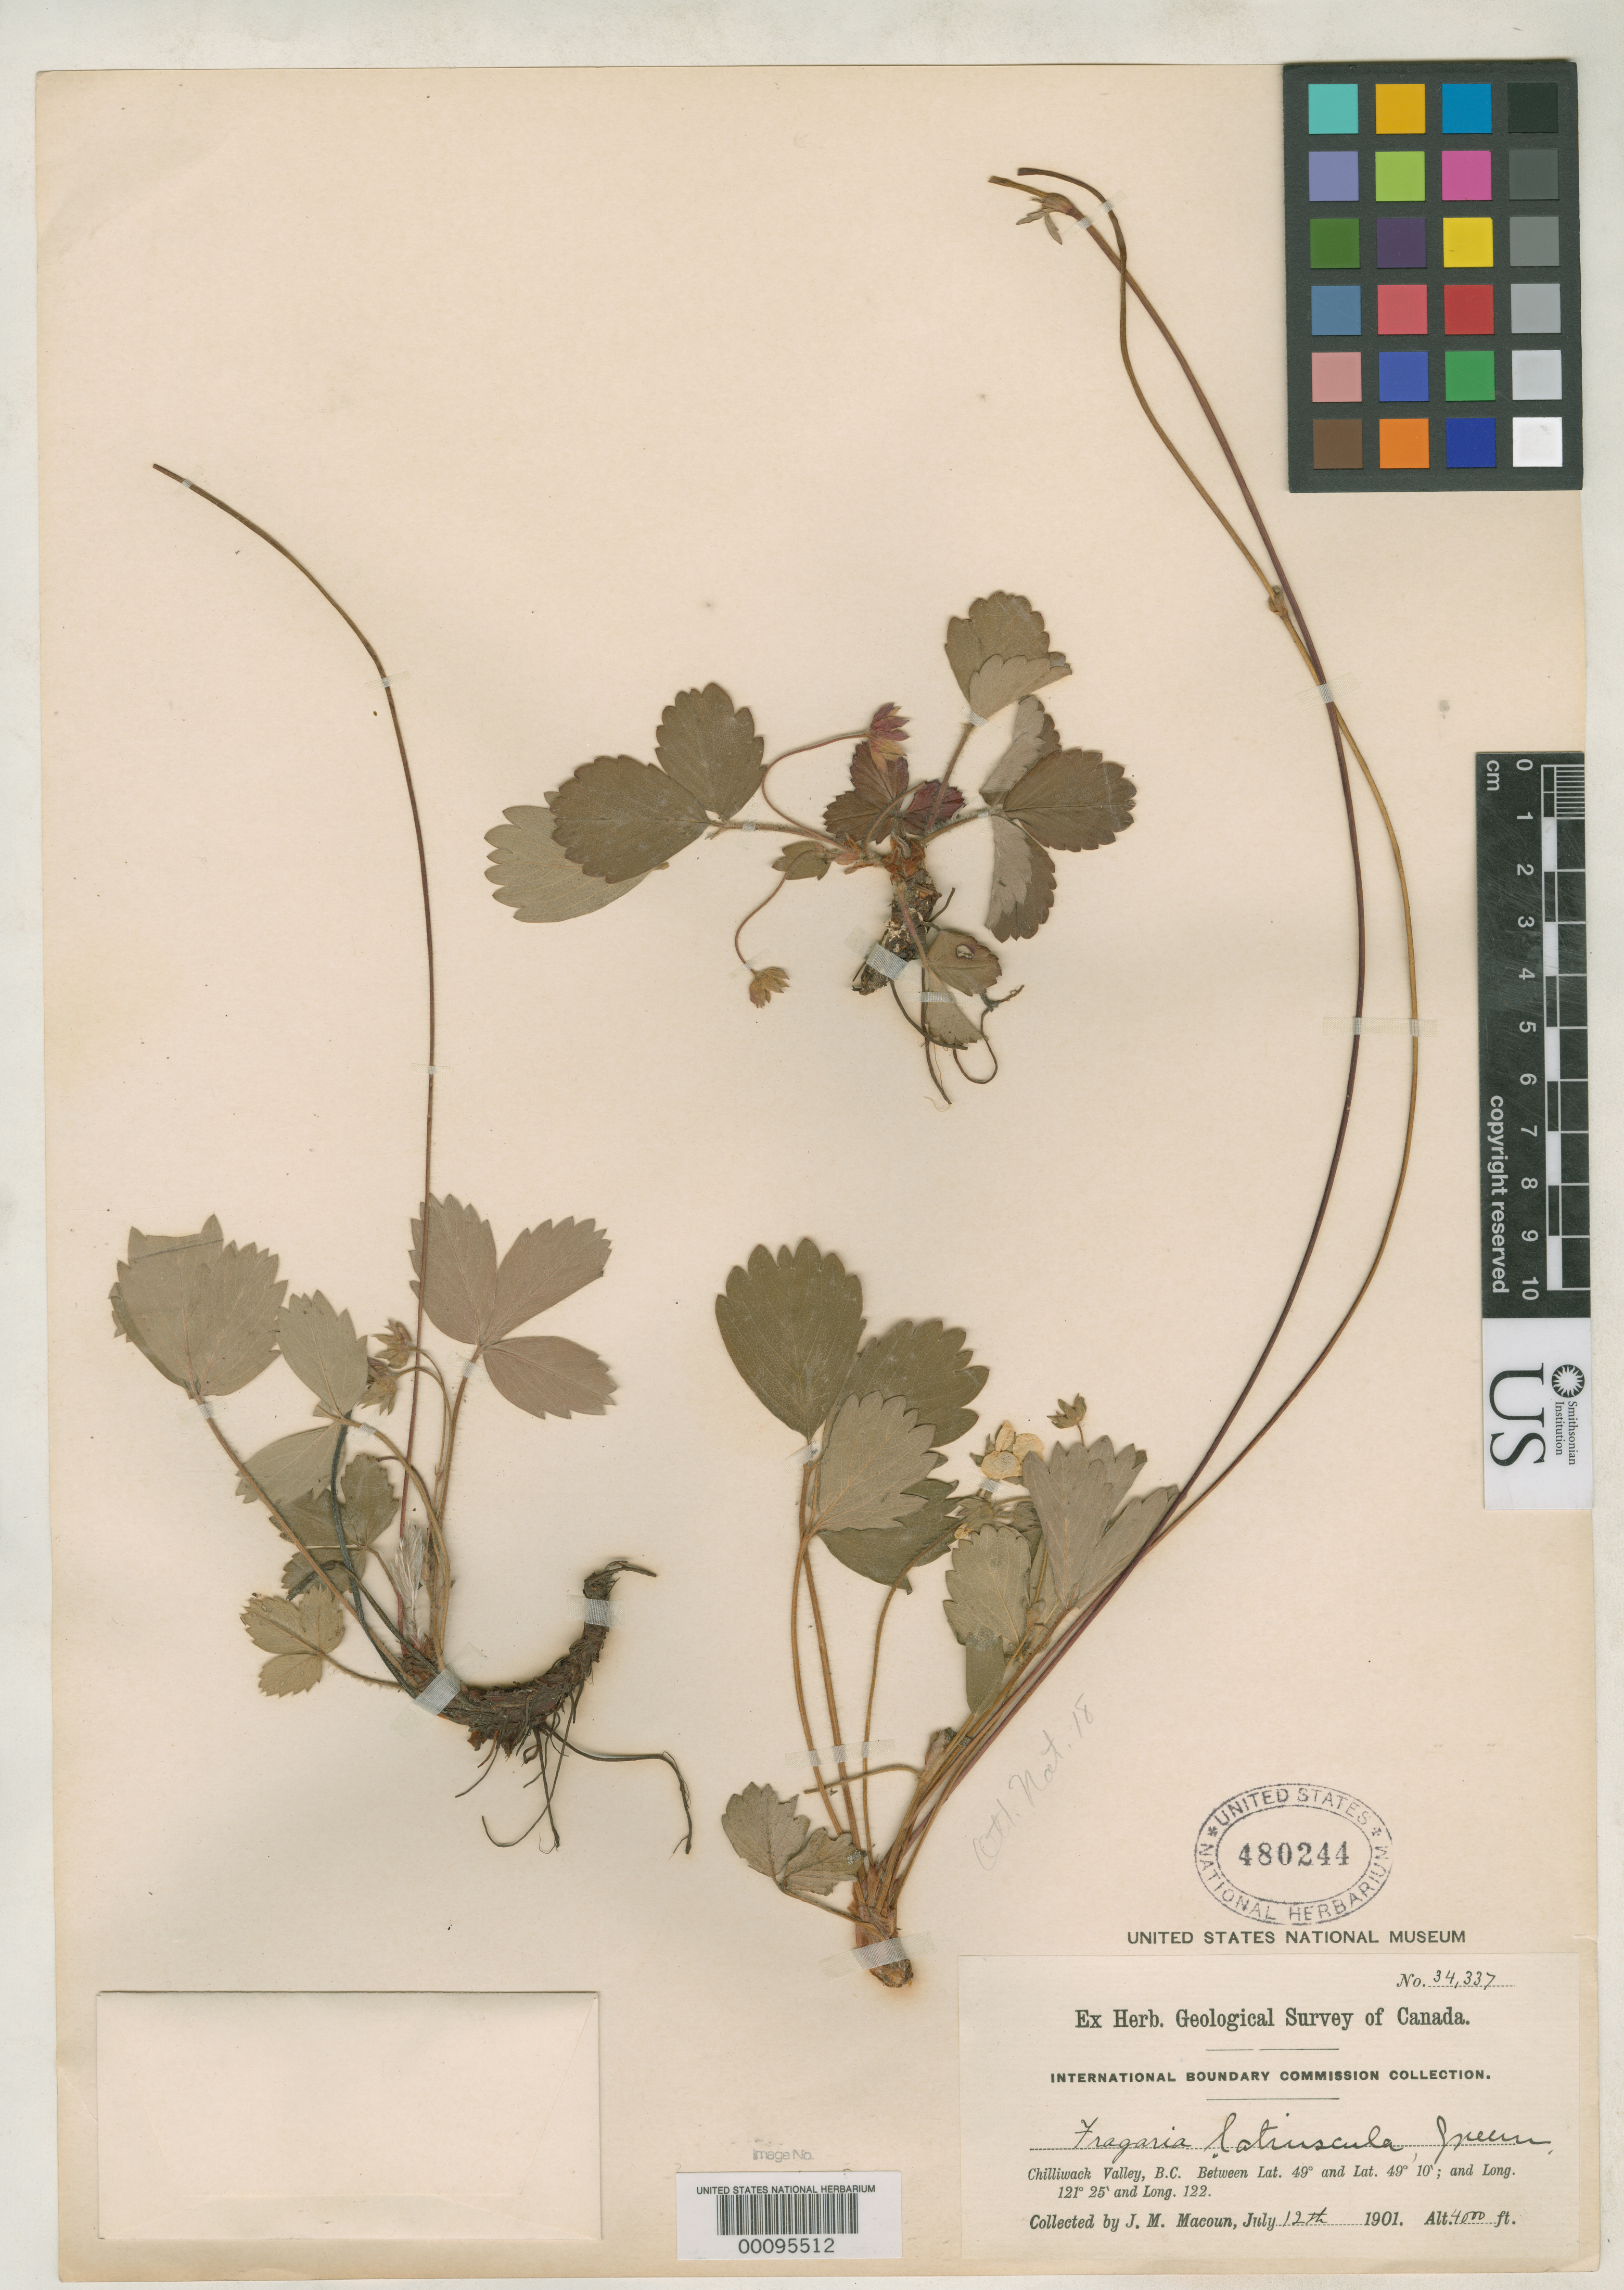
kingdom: Plantae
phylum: Tracheophyta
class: Magnoliopsida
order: Rosales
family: Rosaceae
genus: Fragaria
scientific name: Fragaria latiuscula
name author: Greene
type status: Type Fragment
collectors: J. M. Macoun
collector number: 34337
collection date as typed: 12 Jul 1901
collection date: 1901-07-12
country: Canada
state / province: British Columbia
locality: Chilliwack Valley.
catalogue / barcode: US 480244